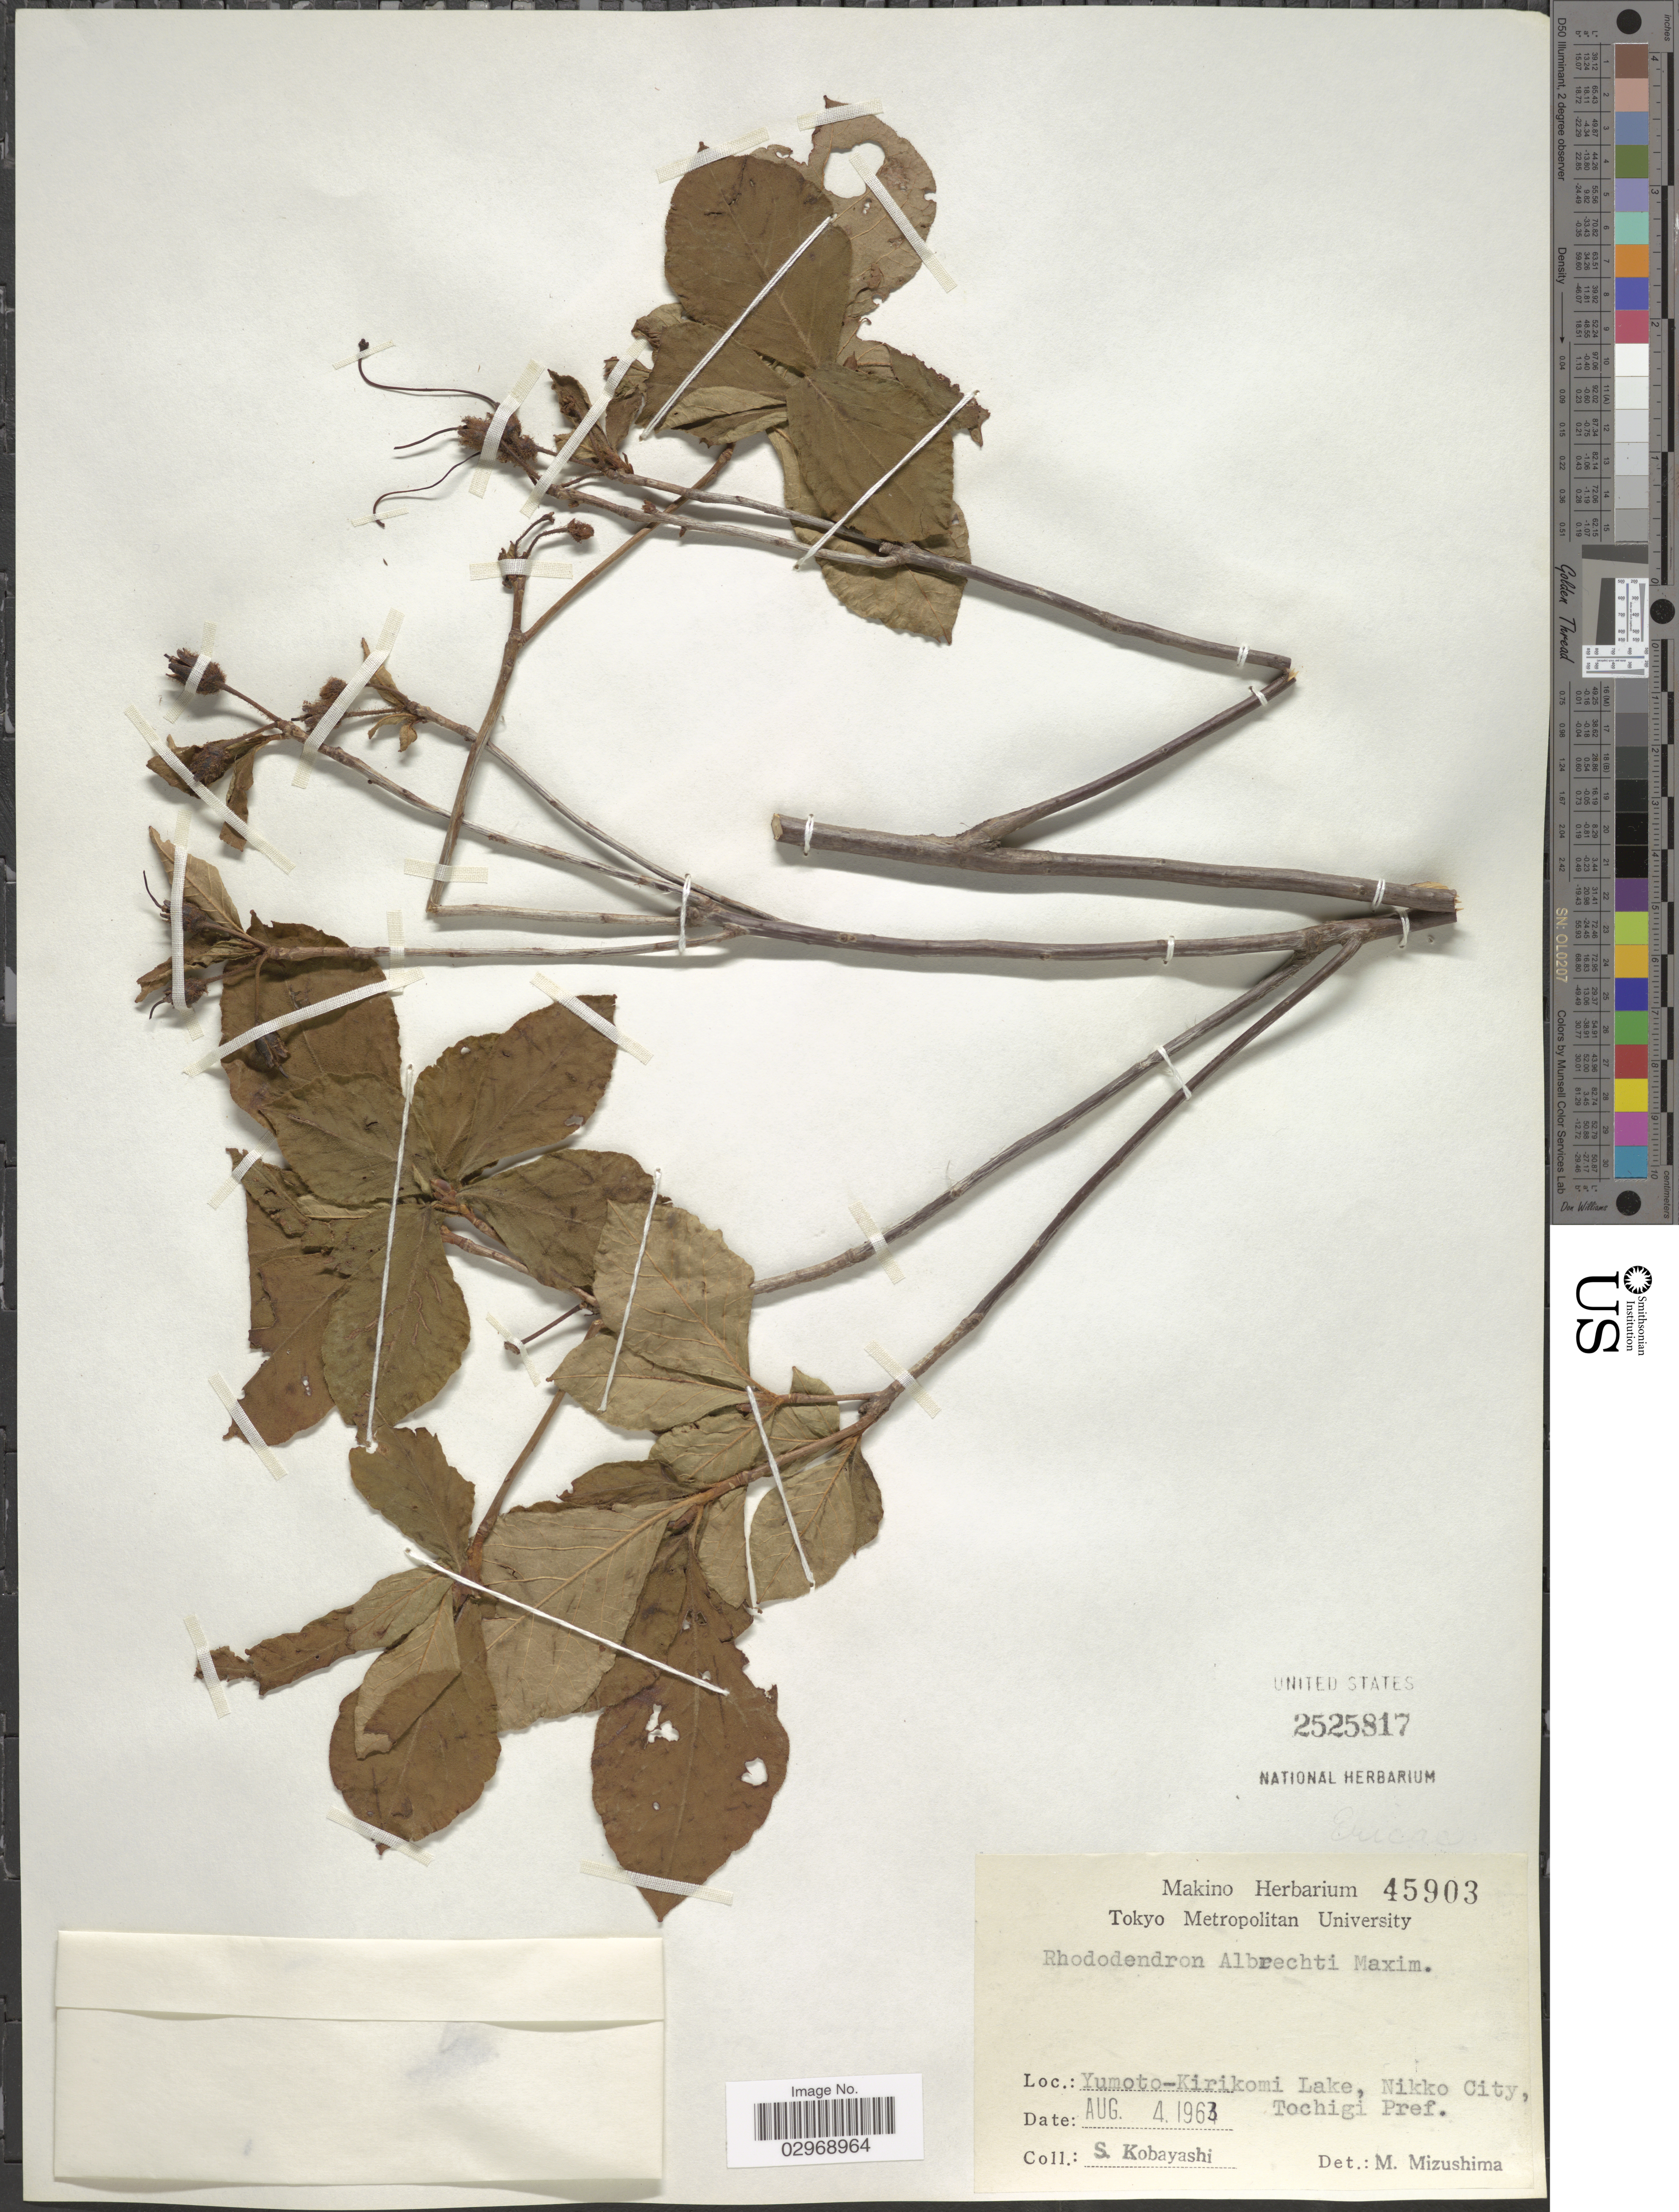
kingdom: Plantae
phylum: Tracheophyta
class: Magnoliopsida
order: Ericales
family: Ericaceae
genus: Rhododendron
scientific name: Rhododendron albrechtii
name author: Maxim.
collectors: S. Kobayashi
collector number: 45903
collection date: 1963-08-04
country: Japan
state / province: Totigi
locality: Yumoto-Kirikomi Lake, Nikko City, Tochigi Pref.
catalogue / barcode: US 2525817